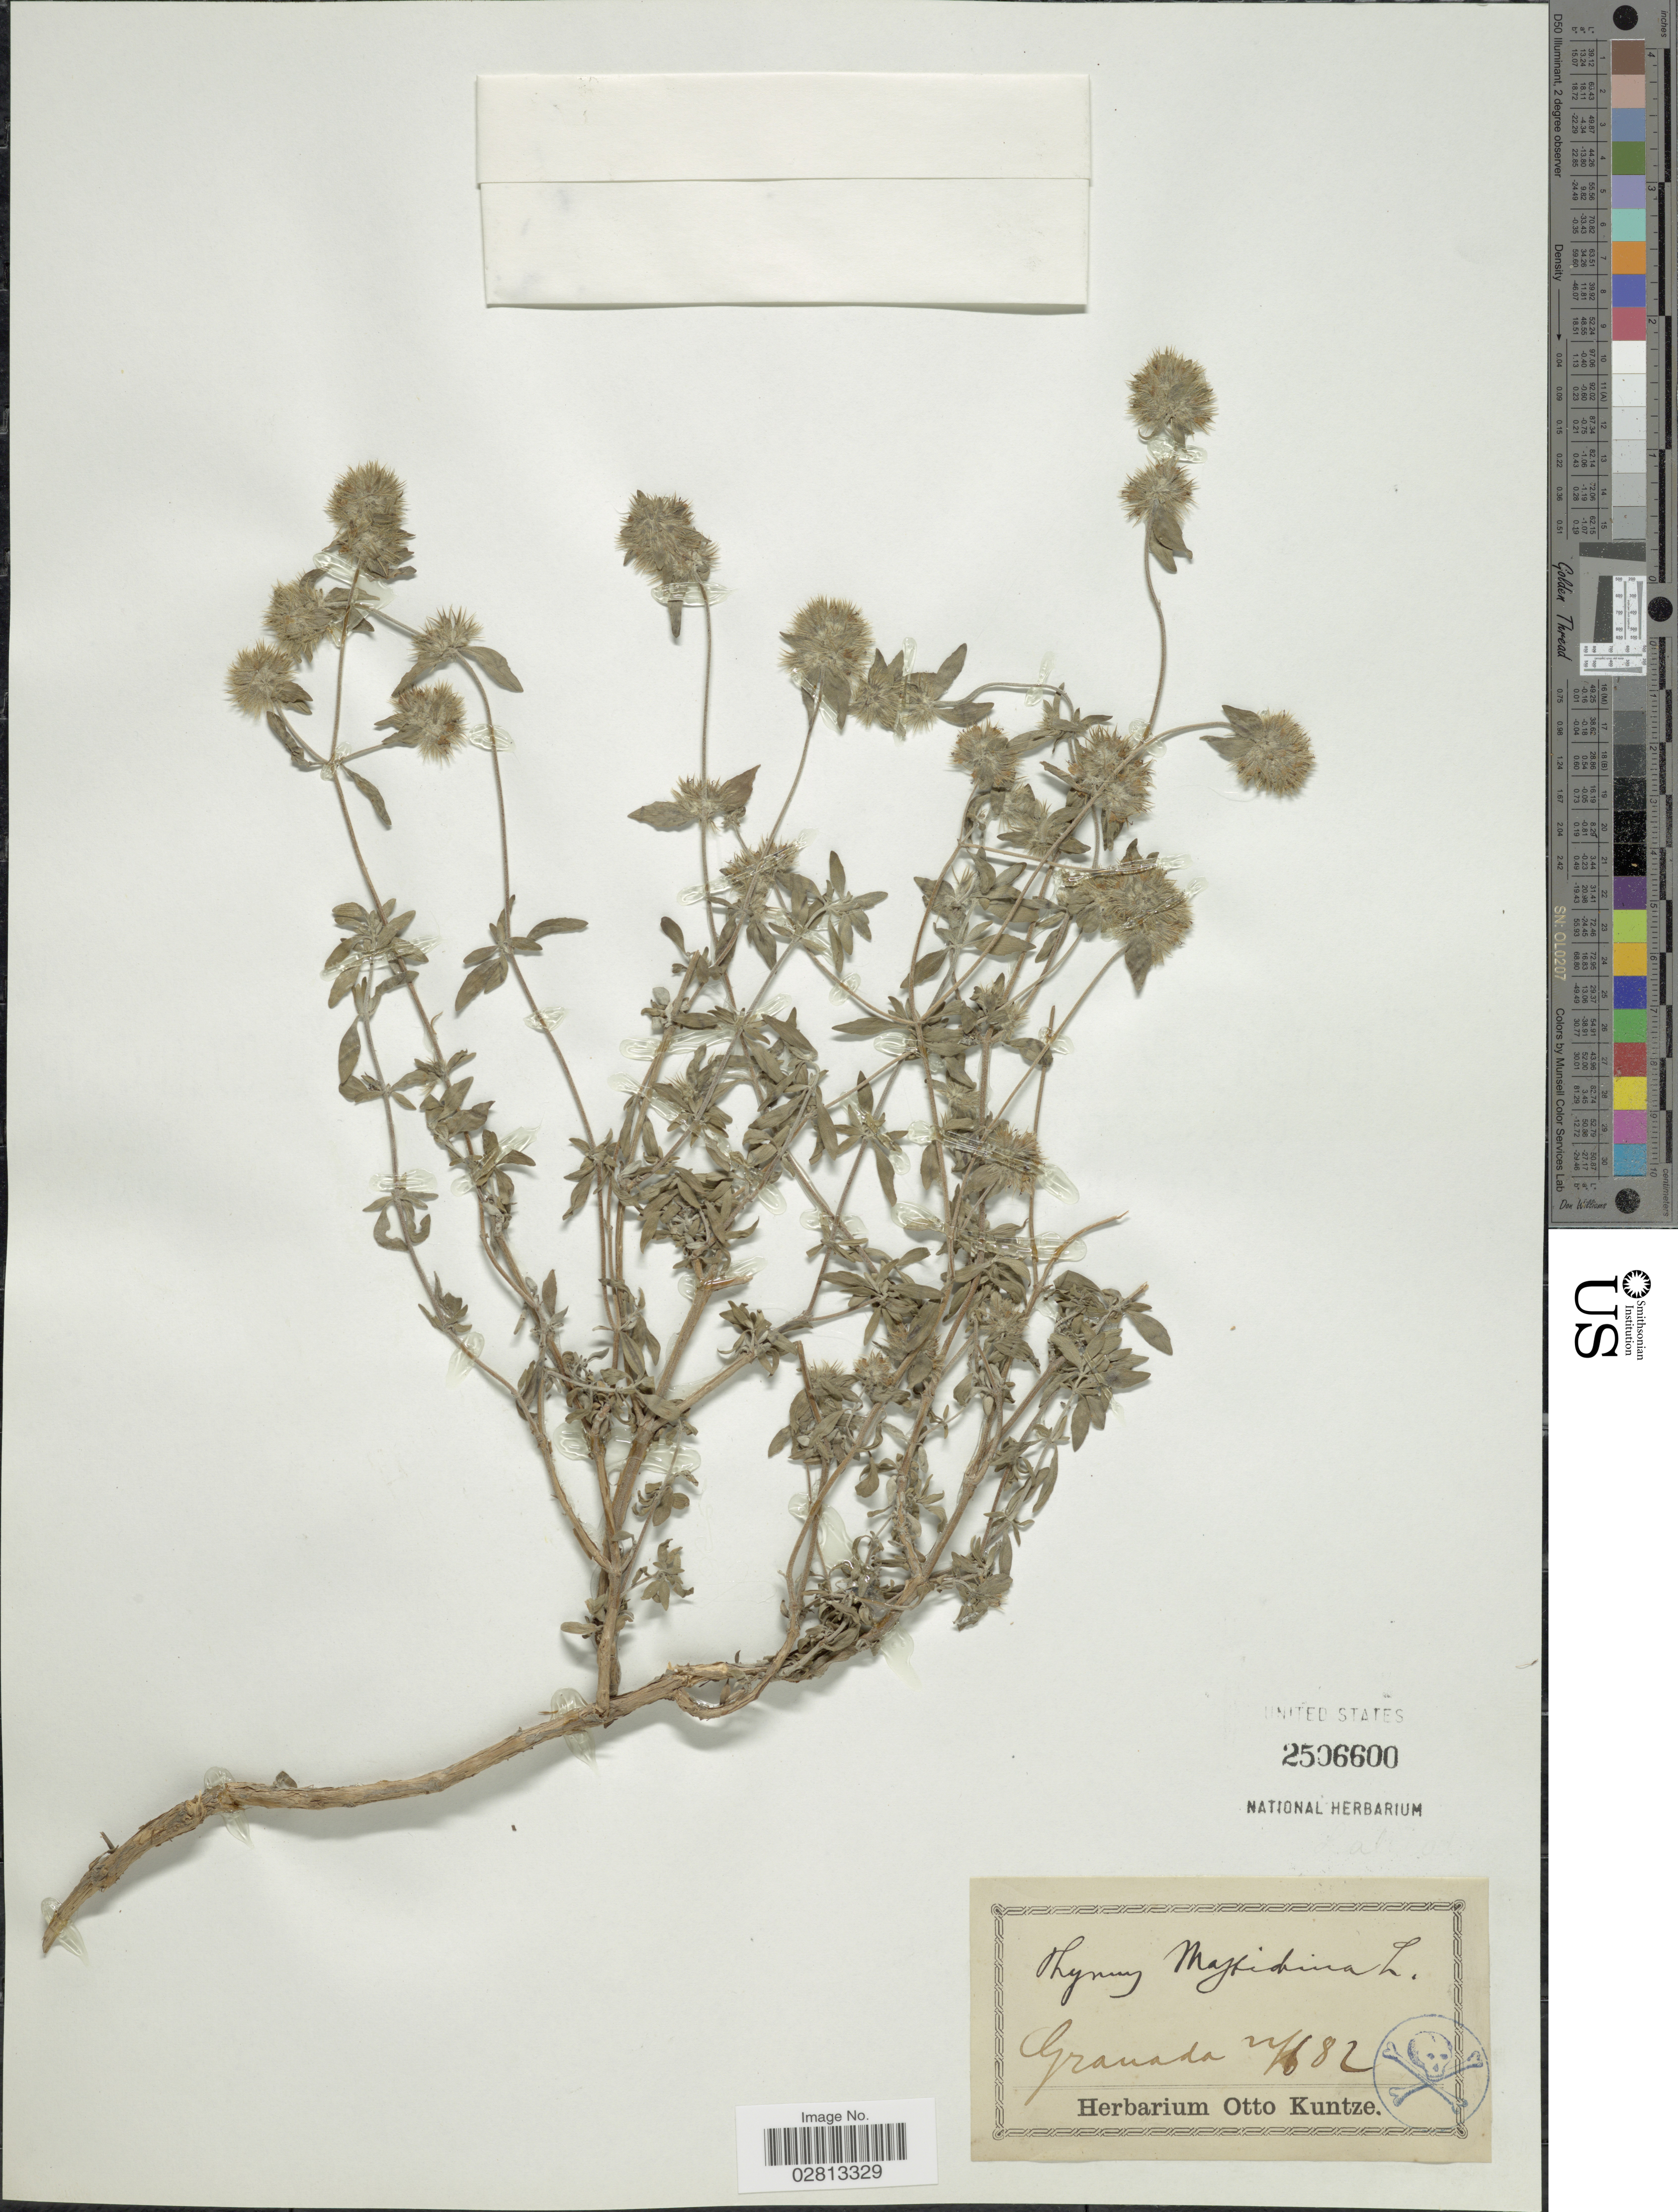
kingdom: Plantae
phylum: Tracheophyta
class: Magnoliopsida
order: Lamiales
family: Lamiaceae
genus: Thymus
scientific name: Thymus mastichina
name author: L.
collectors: ex herb. Otto Kuntze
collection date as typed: Transcribed d/m/y: 22/6/82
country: Spain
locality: Granada.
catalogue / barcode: US 2506600